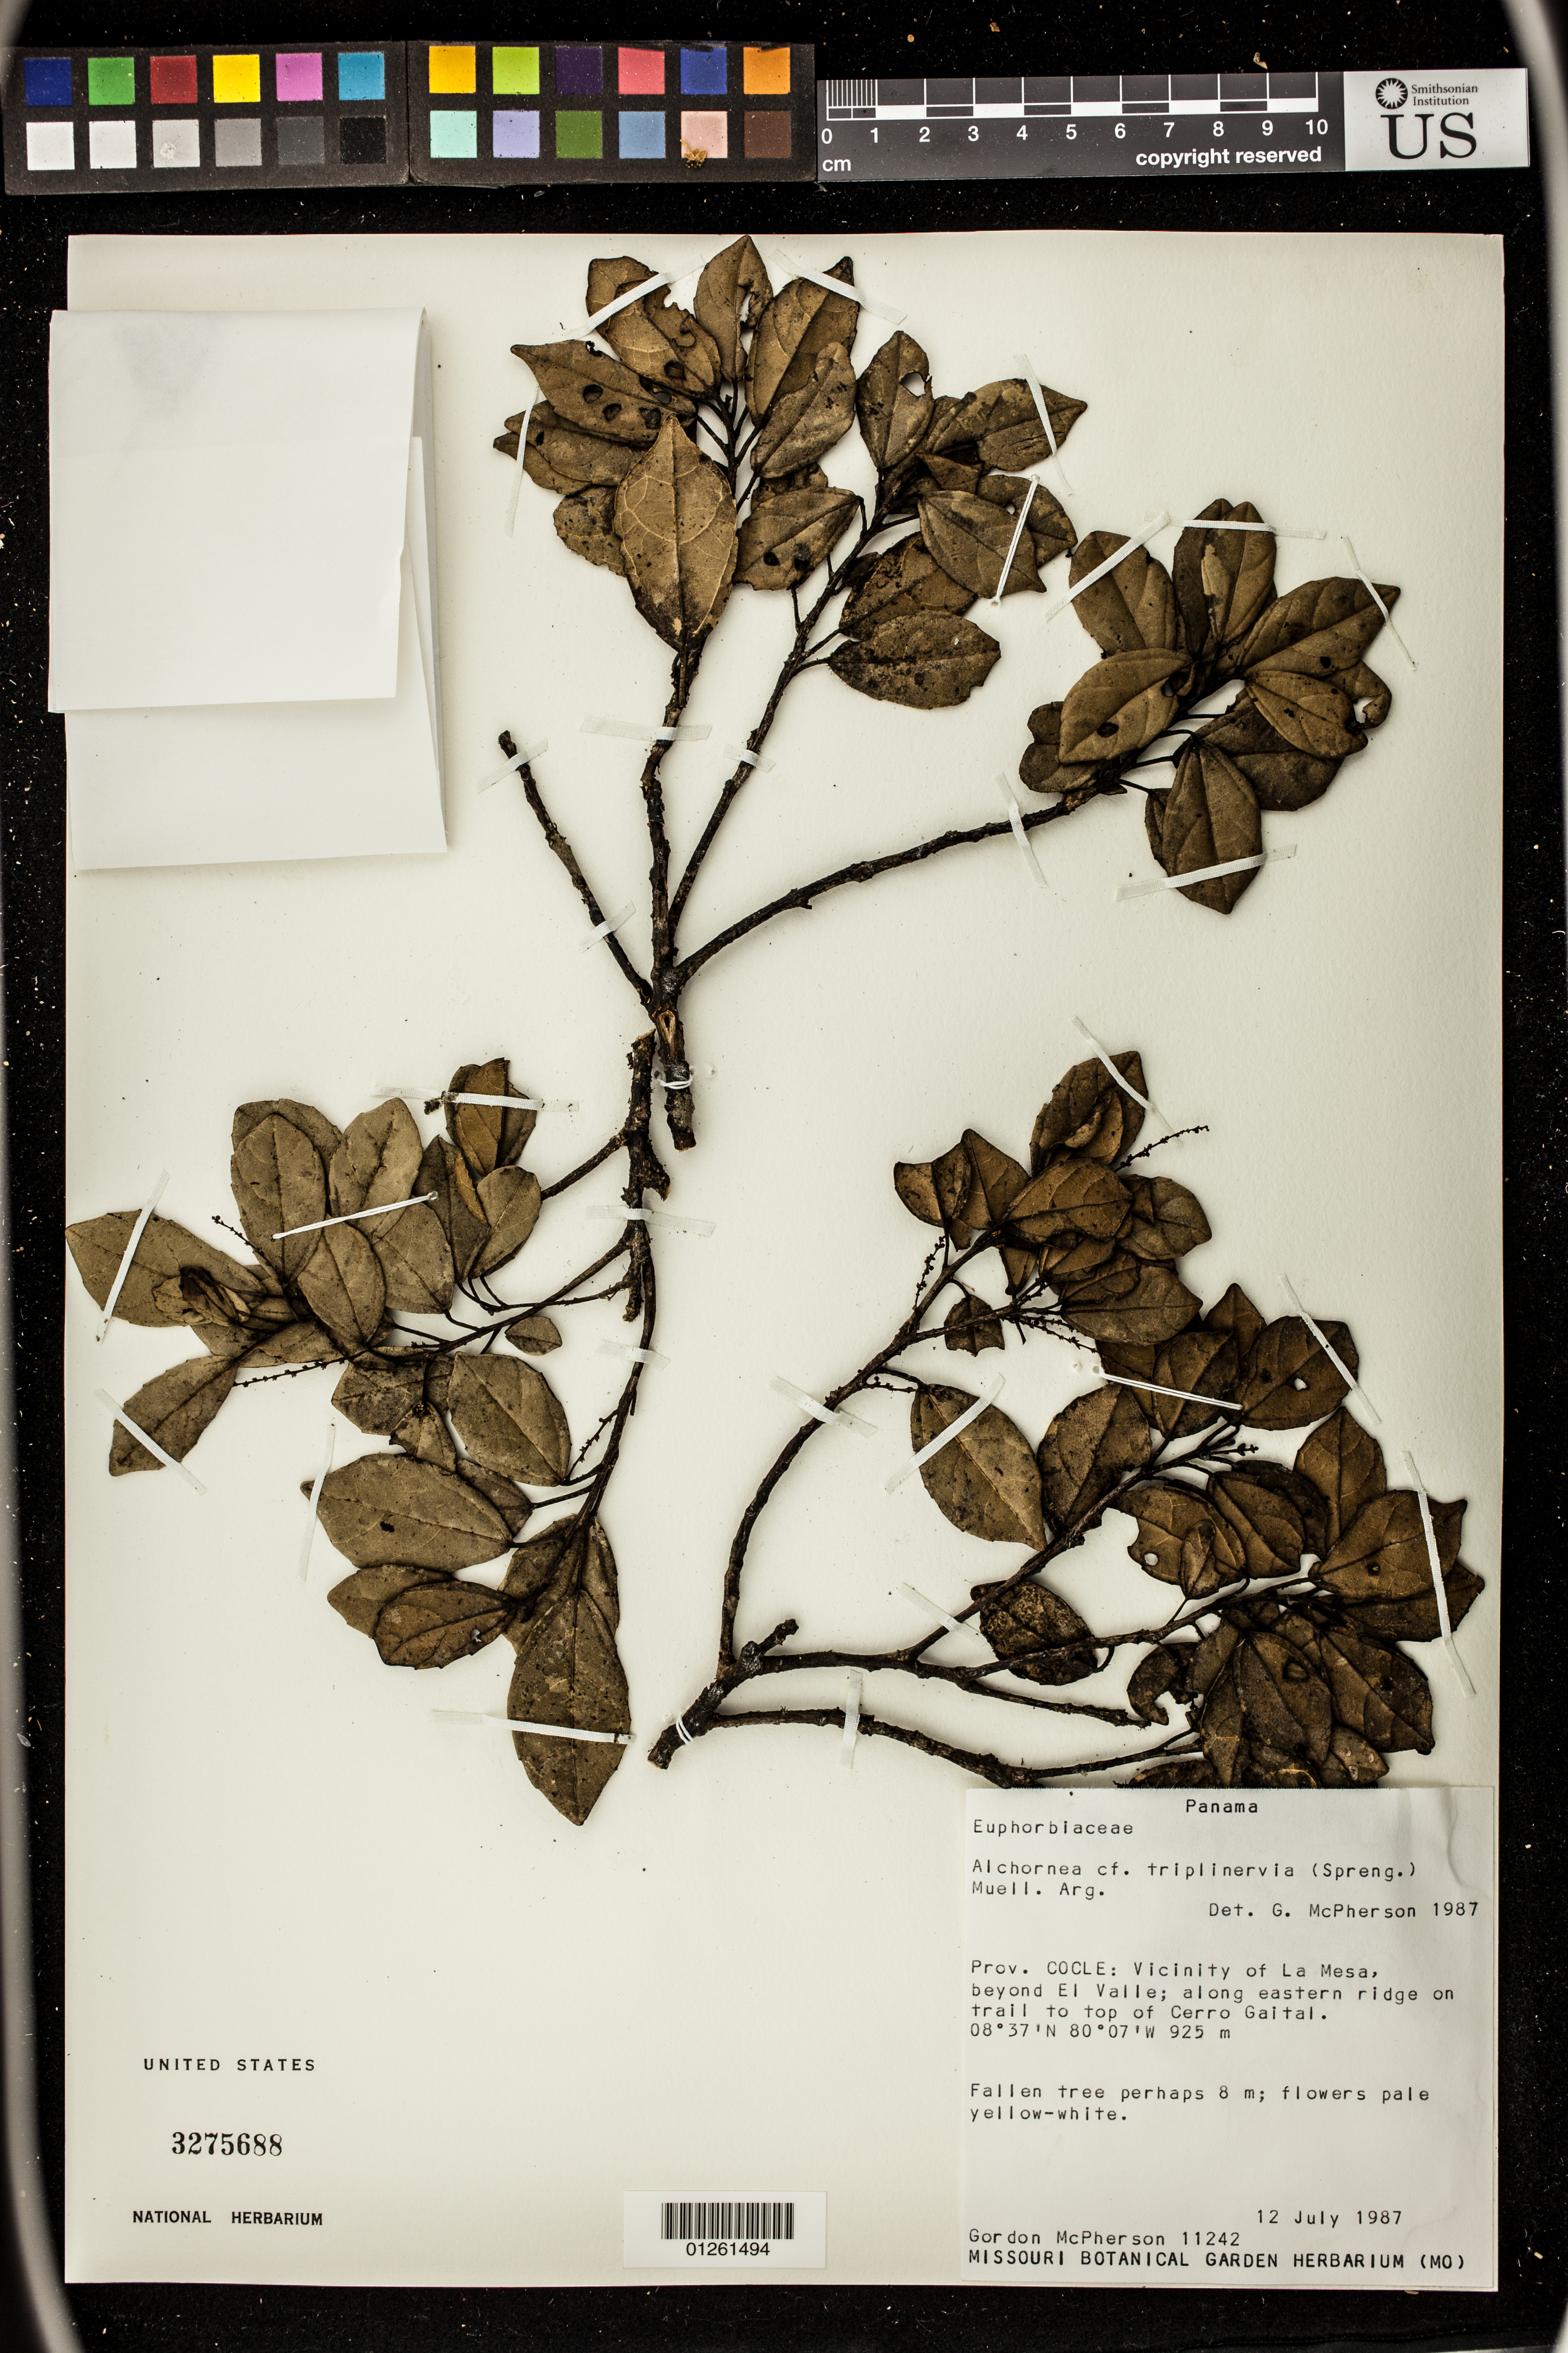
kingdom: Plantae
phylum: Tracheophyta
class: Magnoliopsida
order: Malpighiales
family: Euphorbiaceae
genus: Alchornea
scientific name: Alchornea triplinervia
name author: (Spreng.) Müll. Arg.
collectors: G. D. McPherson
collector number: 11242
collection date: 1987-07-12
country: Panama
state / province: Coclé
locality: Vicinity of La Mesa, beyond El Valle; along eastern ridge on trail to top of Cerro Gaital.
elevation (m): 925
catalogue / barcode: US 3275688